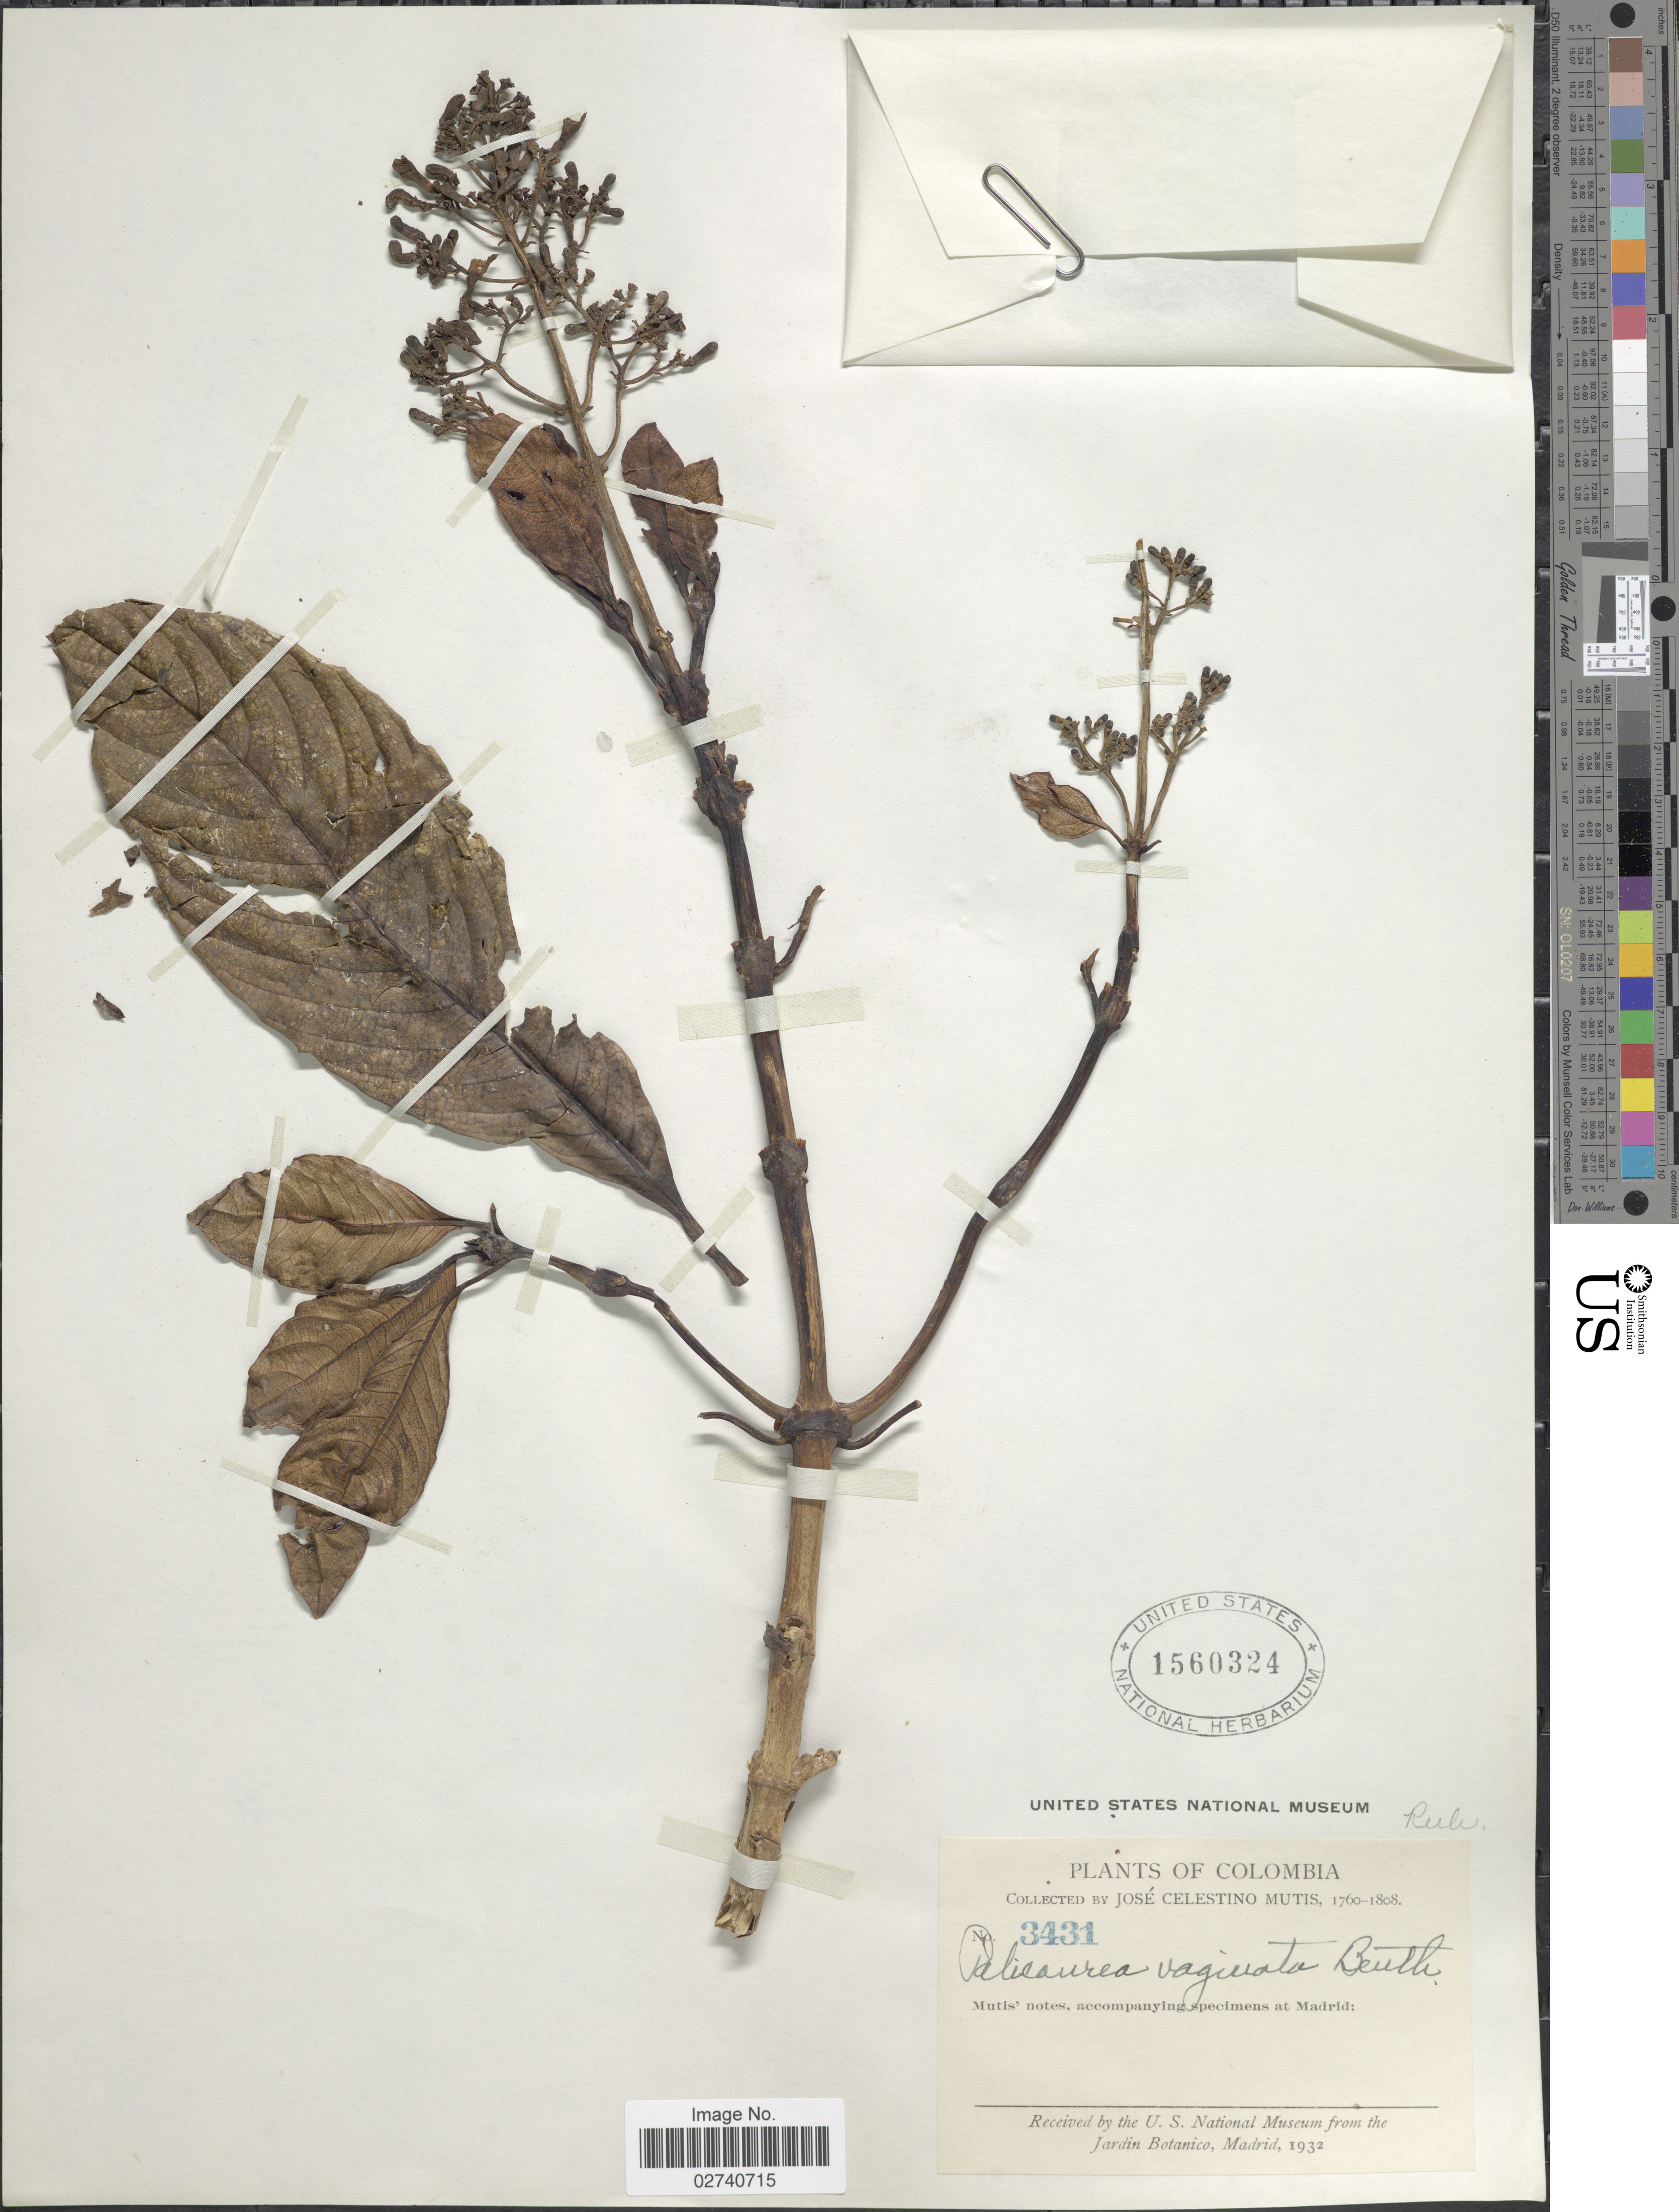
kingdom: Plantae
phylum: Tracheophyta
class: Magnoliopsida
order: Gentianales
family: Rubiaceae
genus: Palicourea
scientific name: Palicourea vaginata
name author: Benth.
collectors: J. C. B. Mutis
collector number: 3431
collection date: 1760/1808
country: Colombia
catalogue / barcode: US 1560324